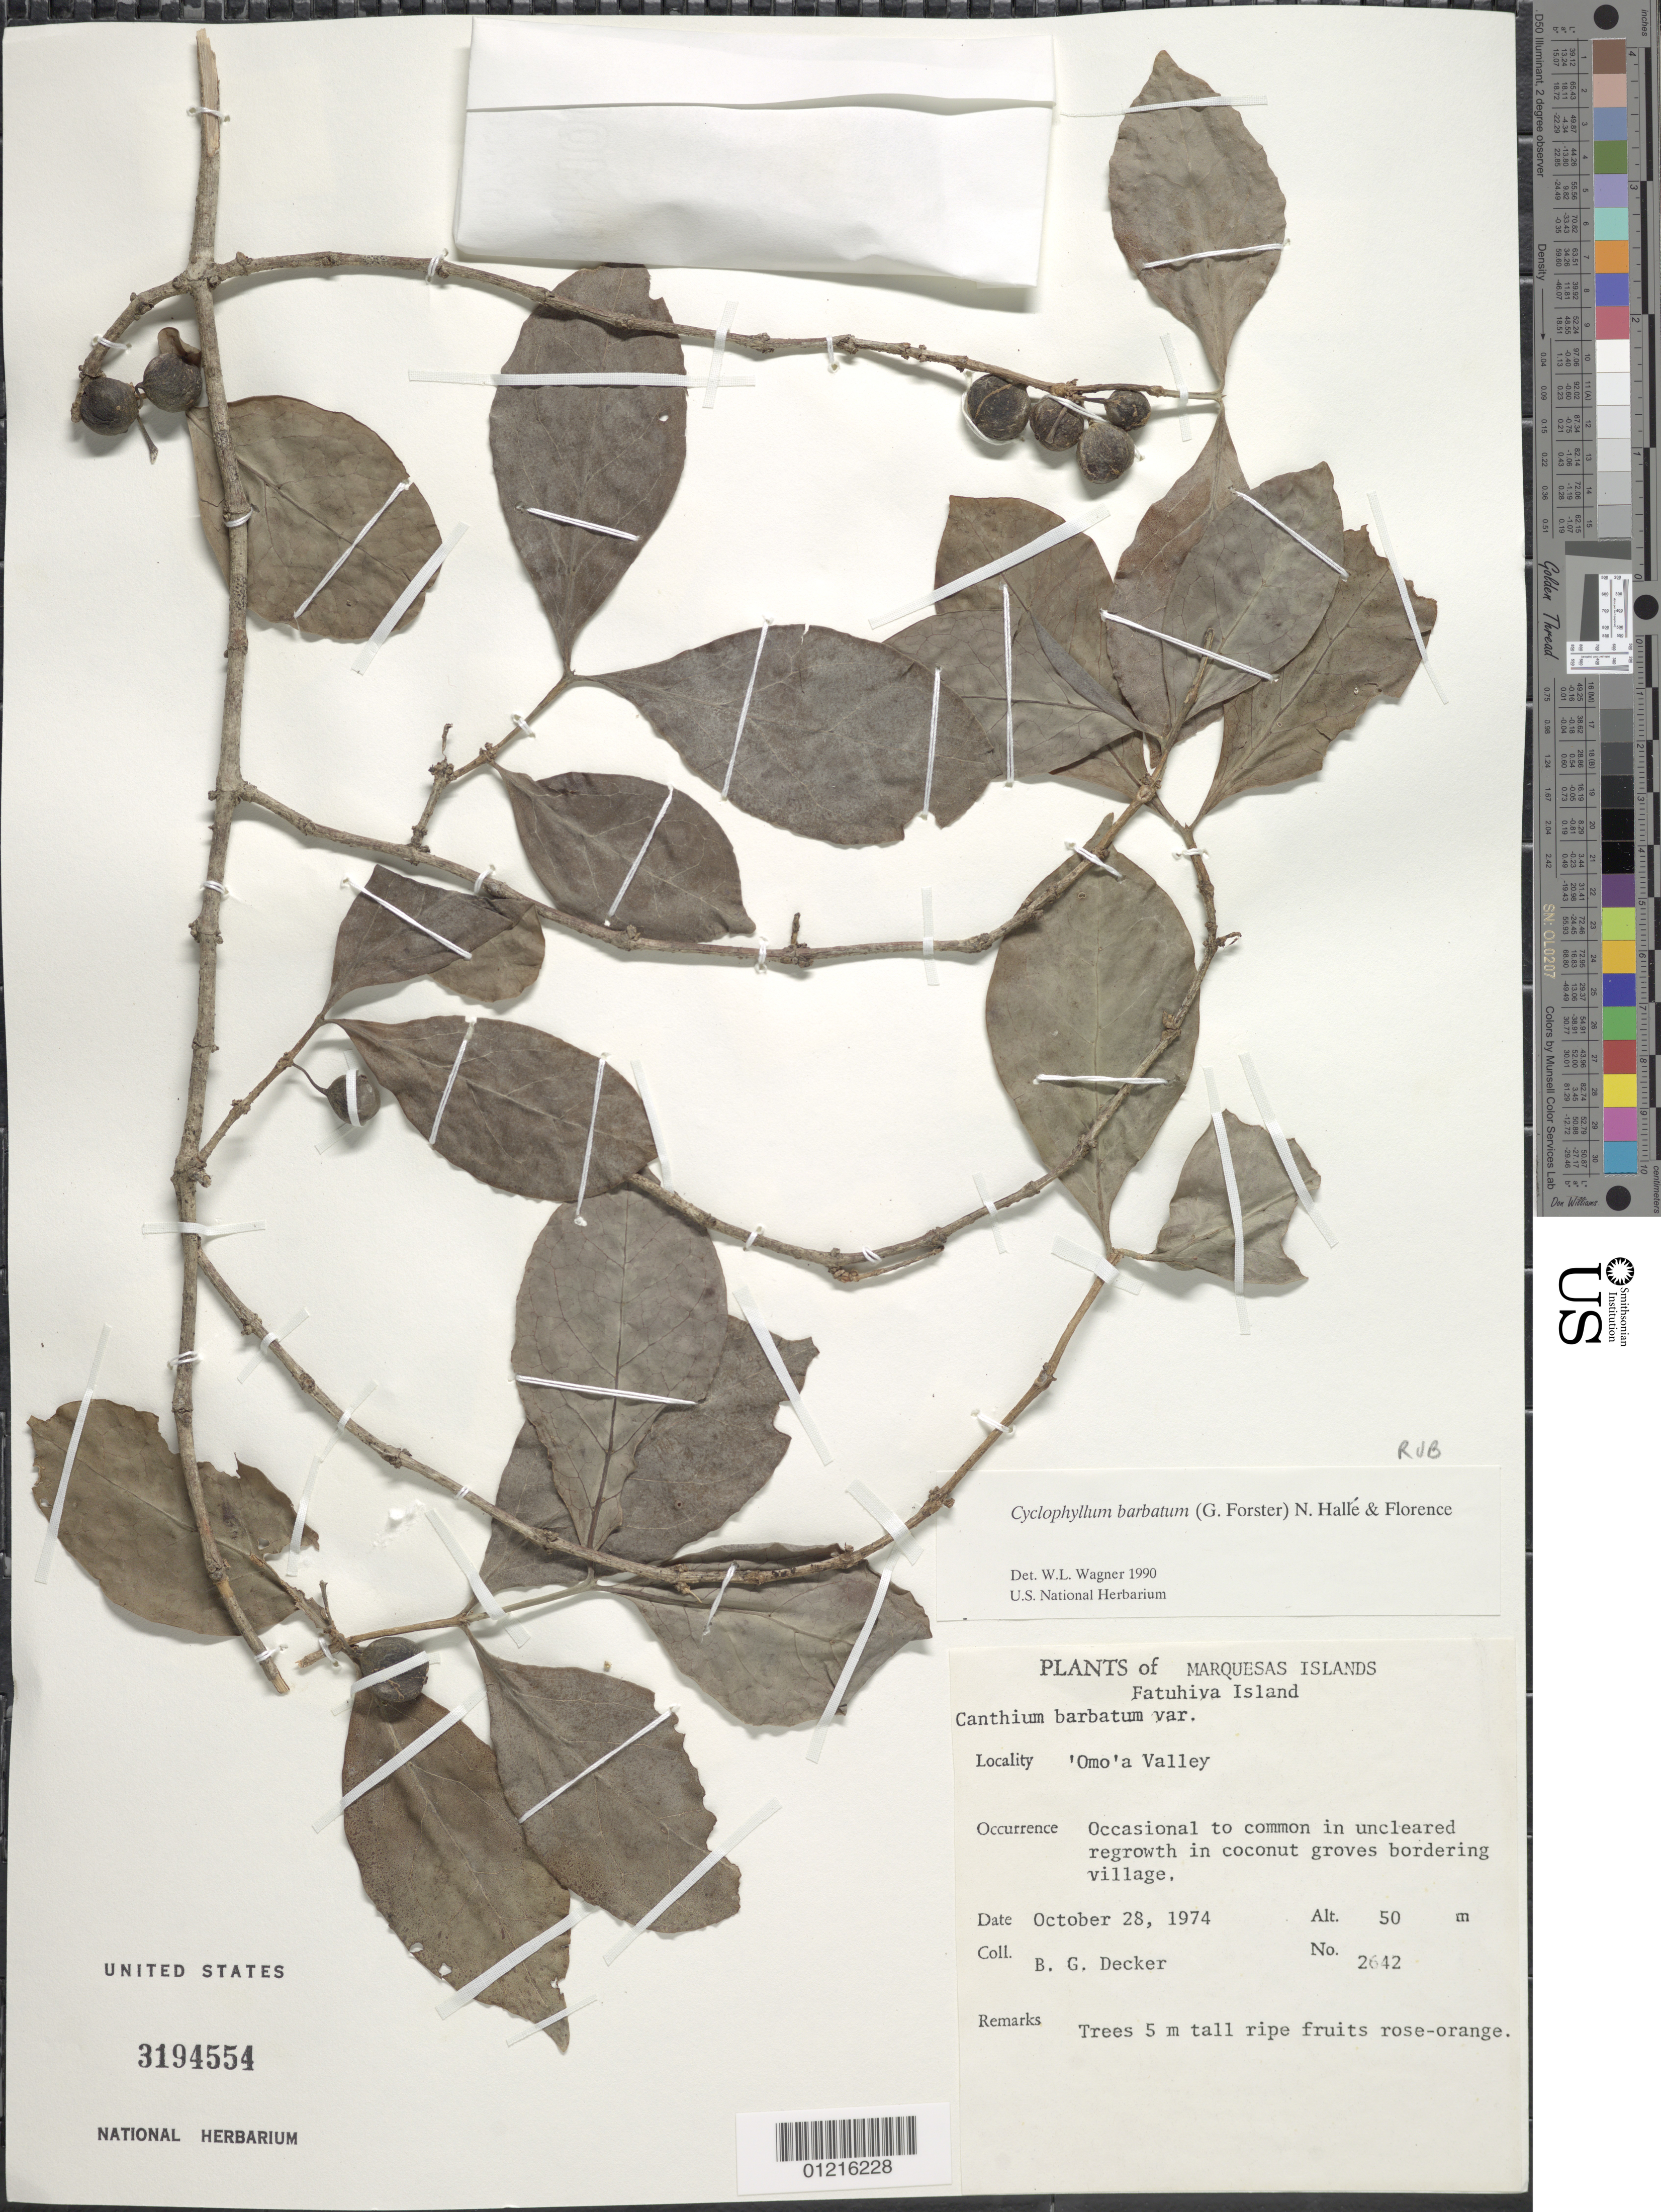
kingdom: Plantae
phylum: Tracheophyta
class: Magnoliopsida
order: Gentianales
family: Rubiaceae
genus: Cyclophyllum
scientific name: Cyclophyllum barbatum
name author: (G. Forst.) N. Hallé & J. Florence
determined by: Wagner, W. L., (BOT), Smithsonian Institution - National Museum of Natural History (UNITED STATES)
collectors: B. G. Decker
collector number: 2642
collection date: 1974-10-28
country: French Polynesia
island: Fatu Hiva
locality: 'Omo'a Valley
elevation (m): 50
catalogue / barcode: US 3194554